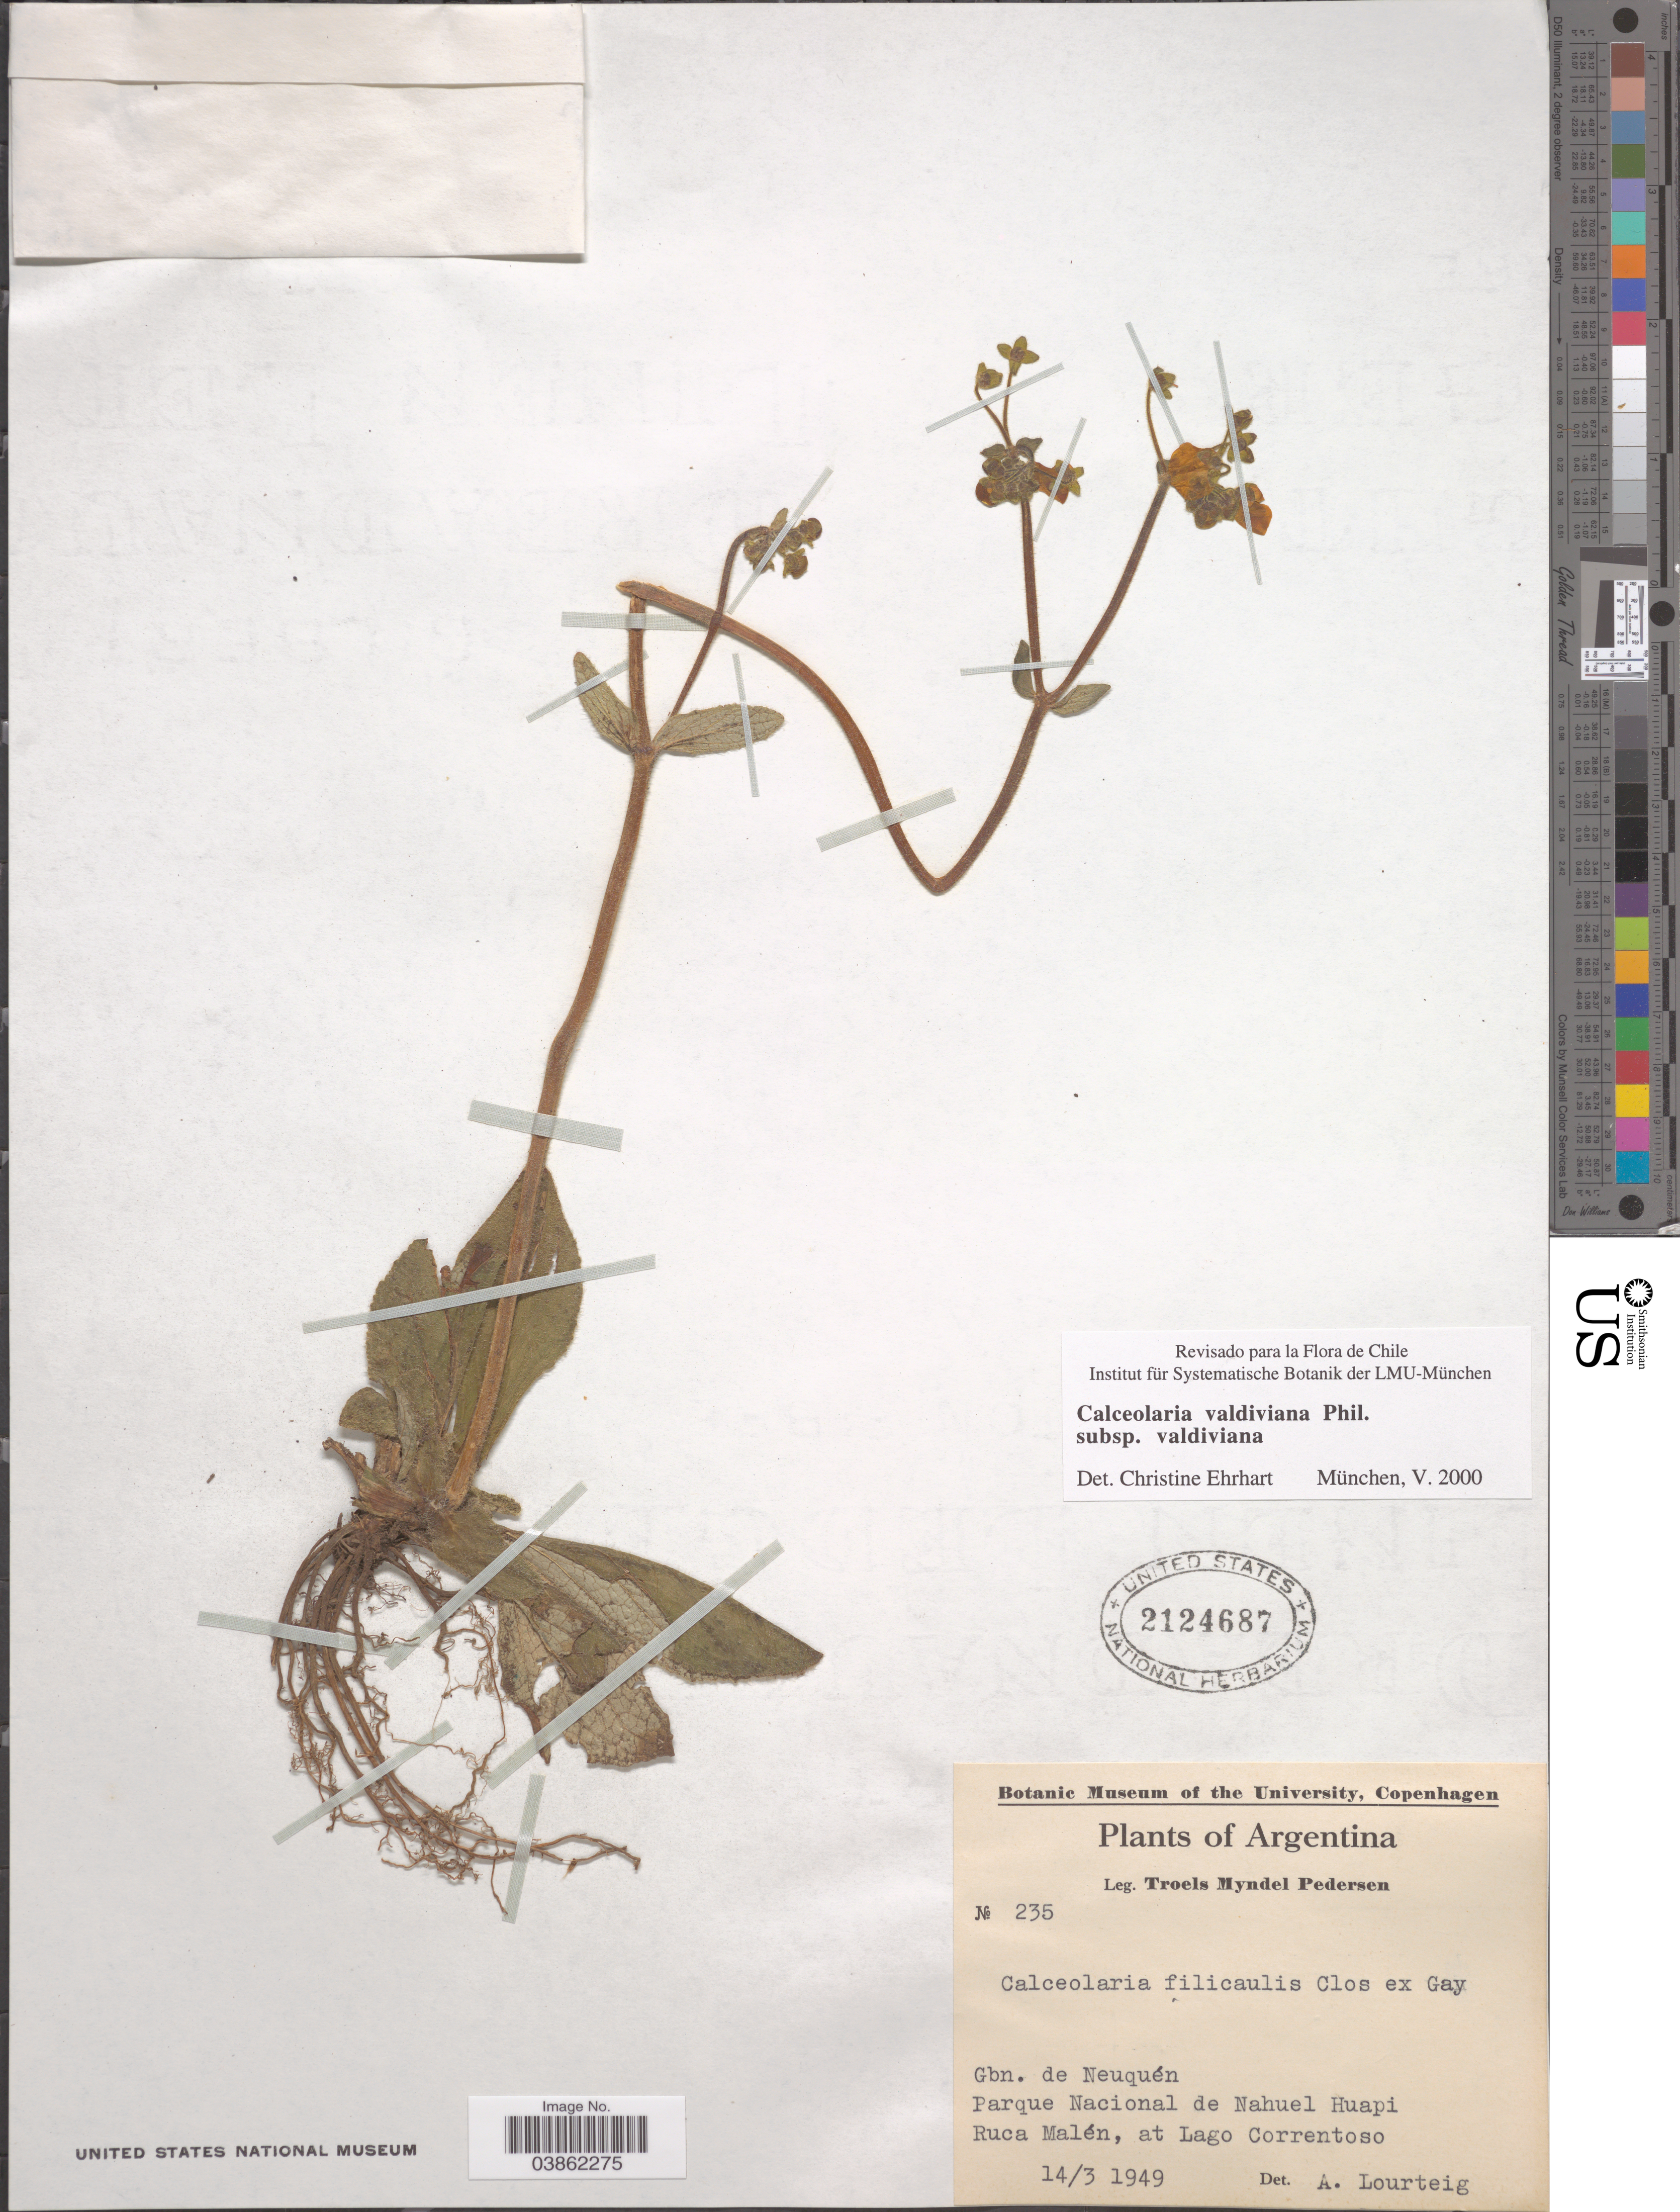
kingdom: Plantae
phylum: Tracheophyta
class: Magnoliopsida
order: Lamiales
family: Calceolariaceae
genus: Calceolaria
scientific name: Calceolaria valdiviana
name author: Phil.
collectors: T. Pederson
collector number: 235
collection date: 1949-03-14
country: Argentina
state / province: Neuquen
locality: Gbn. de Neuquén. Parque Nacional de Nahuel Huapi Ruca Malén, at Lago Correntoso.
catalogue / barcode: US 2124687